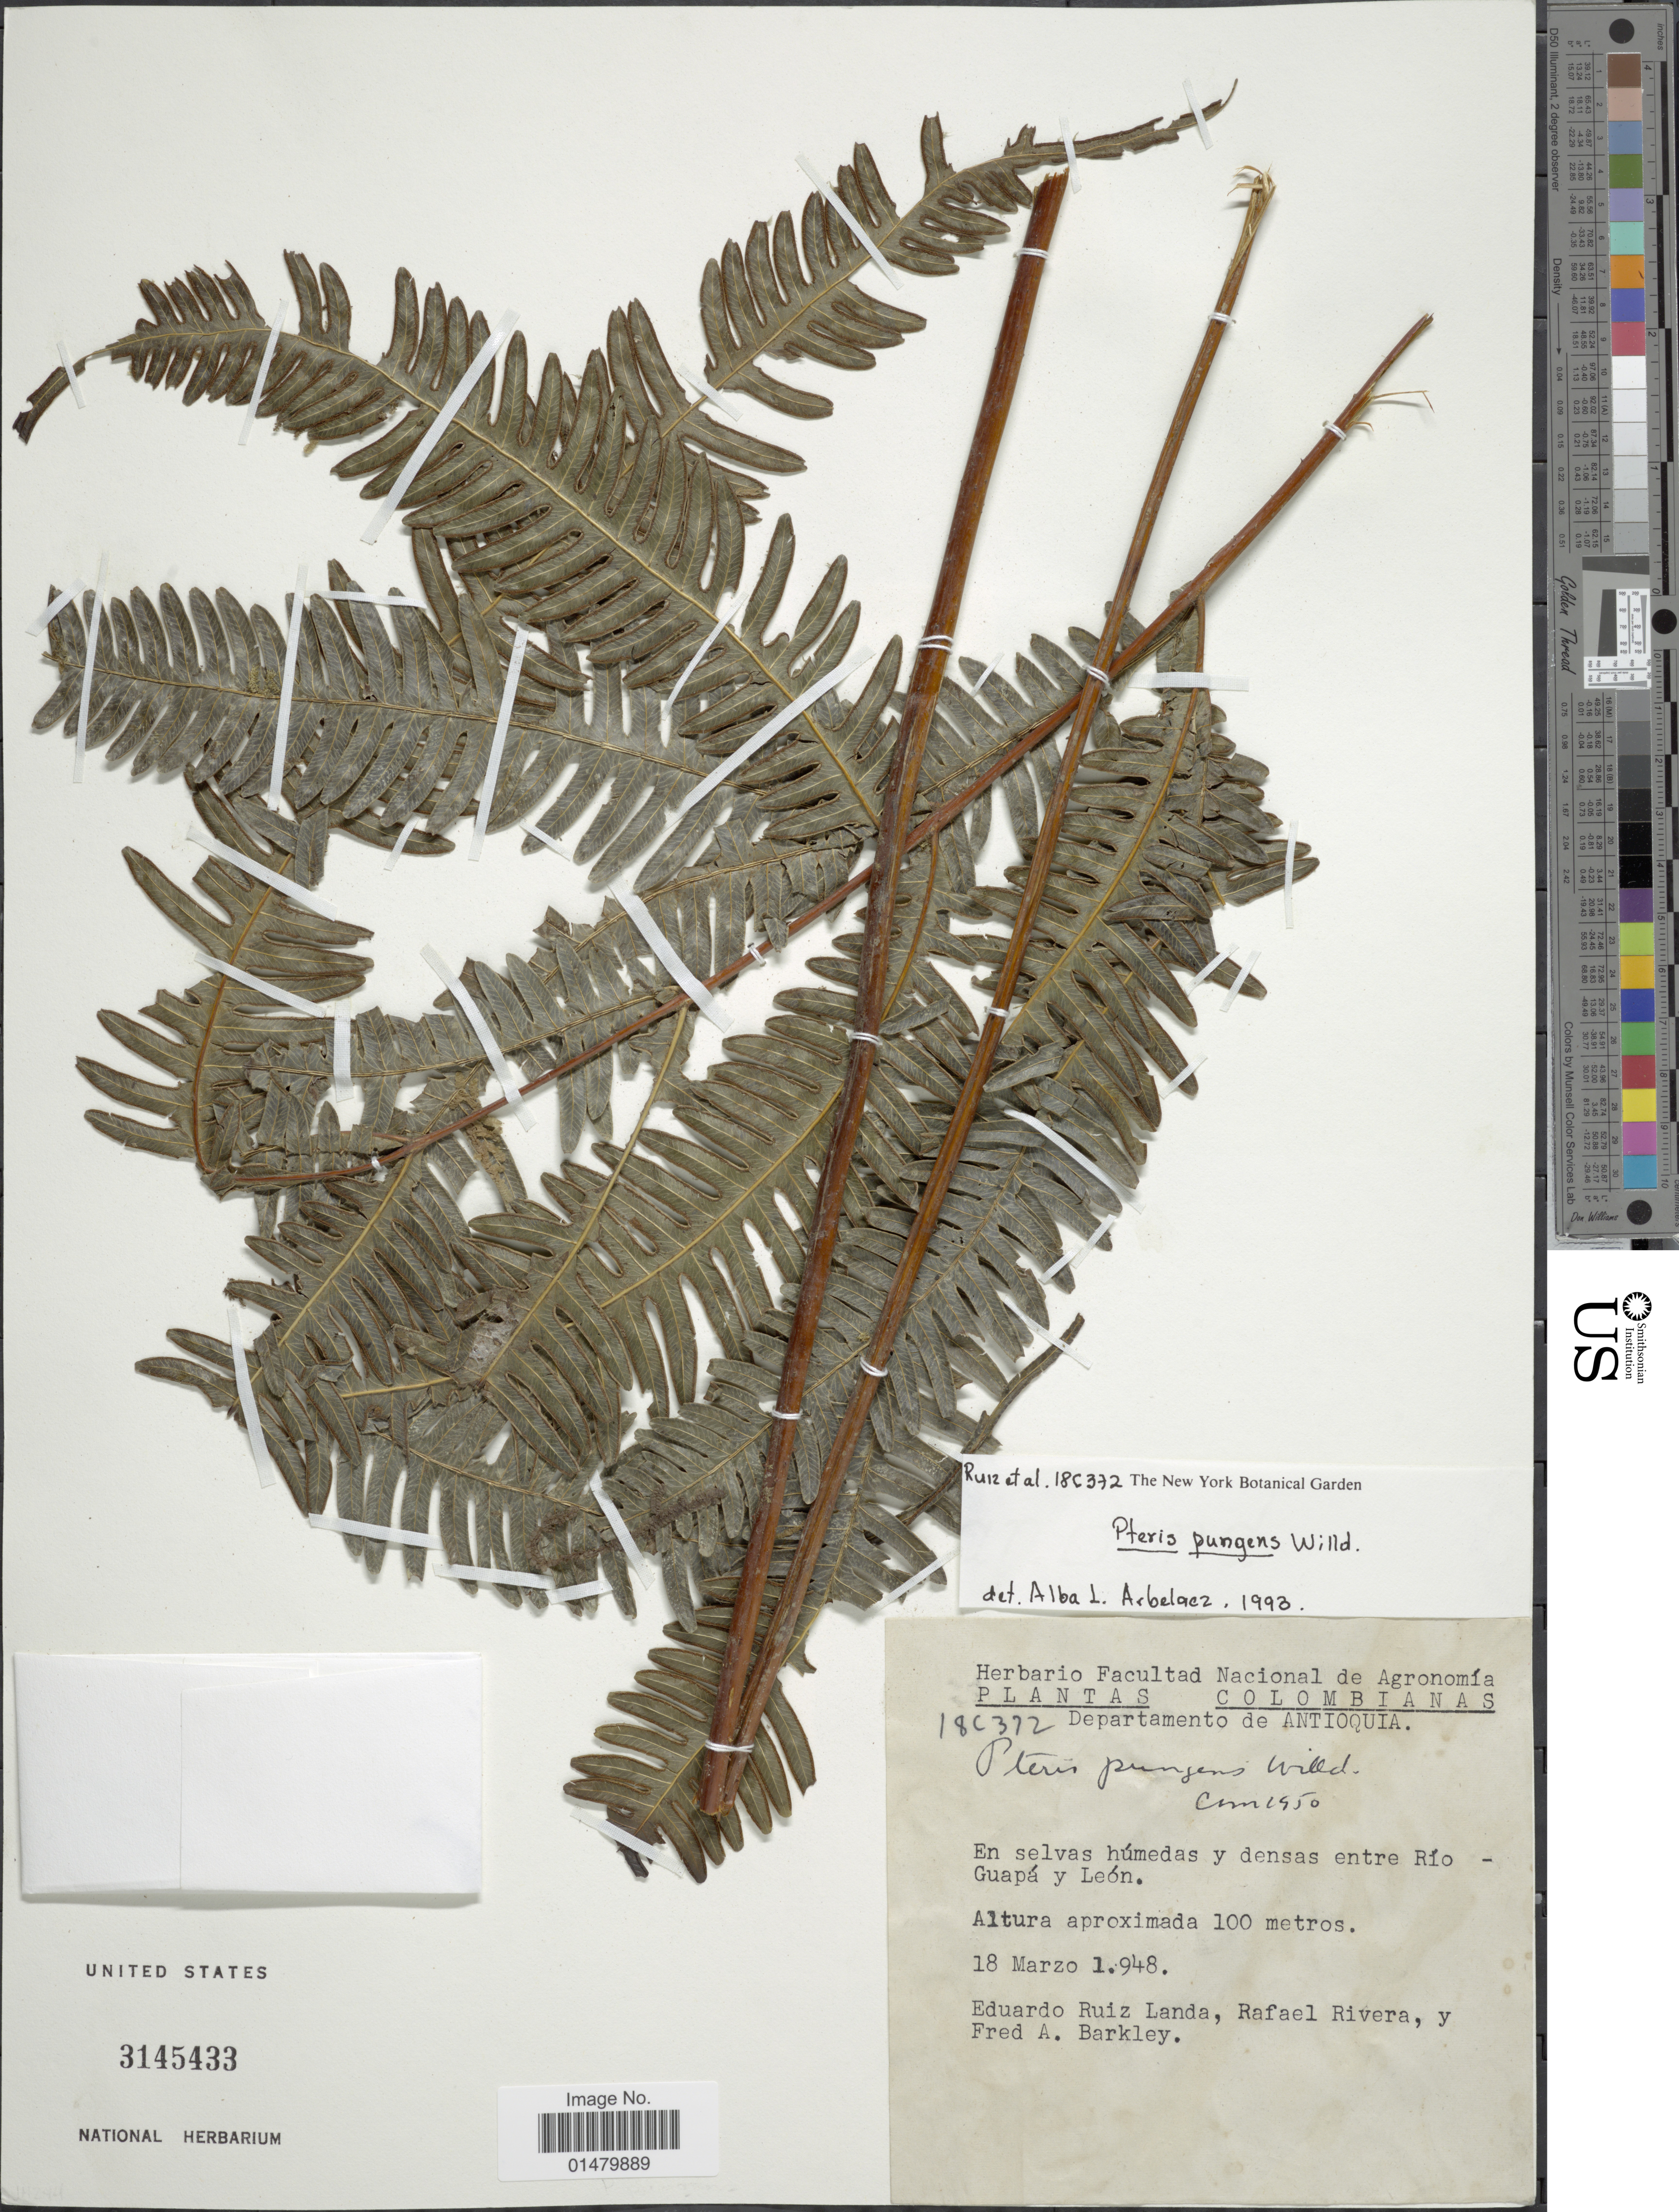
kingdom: Plantae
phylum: Tracheophyta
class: Polypodiopsida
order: Polypodiales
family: Pteridaceae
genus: Pteris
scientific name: Pteris pungens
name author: Willd.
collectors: E. Ruiz Landa, R. Rivera & F. A. Barkley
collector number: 180372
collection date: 1948-03-18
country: Colombia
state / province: Antioquia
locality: Departamento de Antiquia. En selvas humedas y densas entre Rio-Guapa y Leon. Plantas Colombianas.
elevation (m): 100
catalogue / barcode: US 3145433